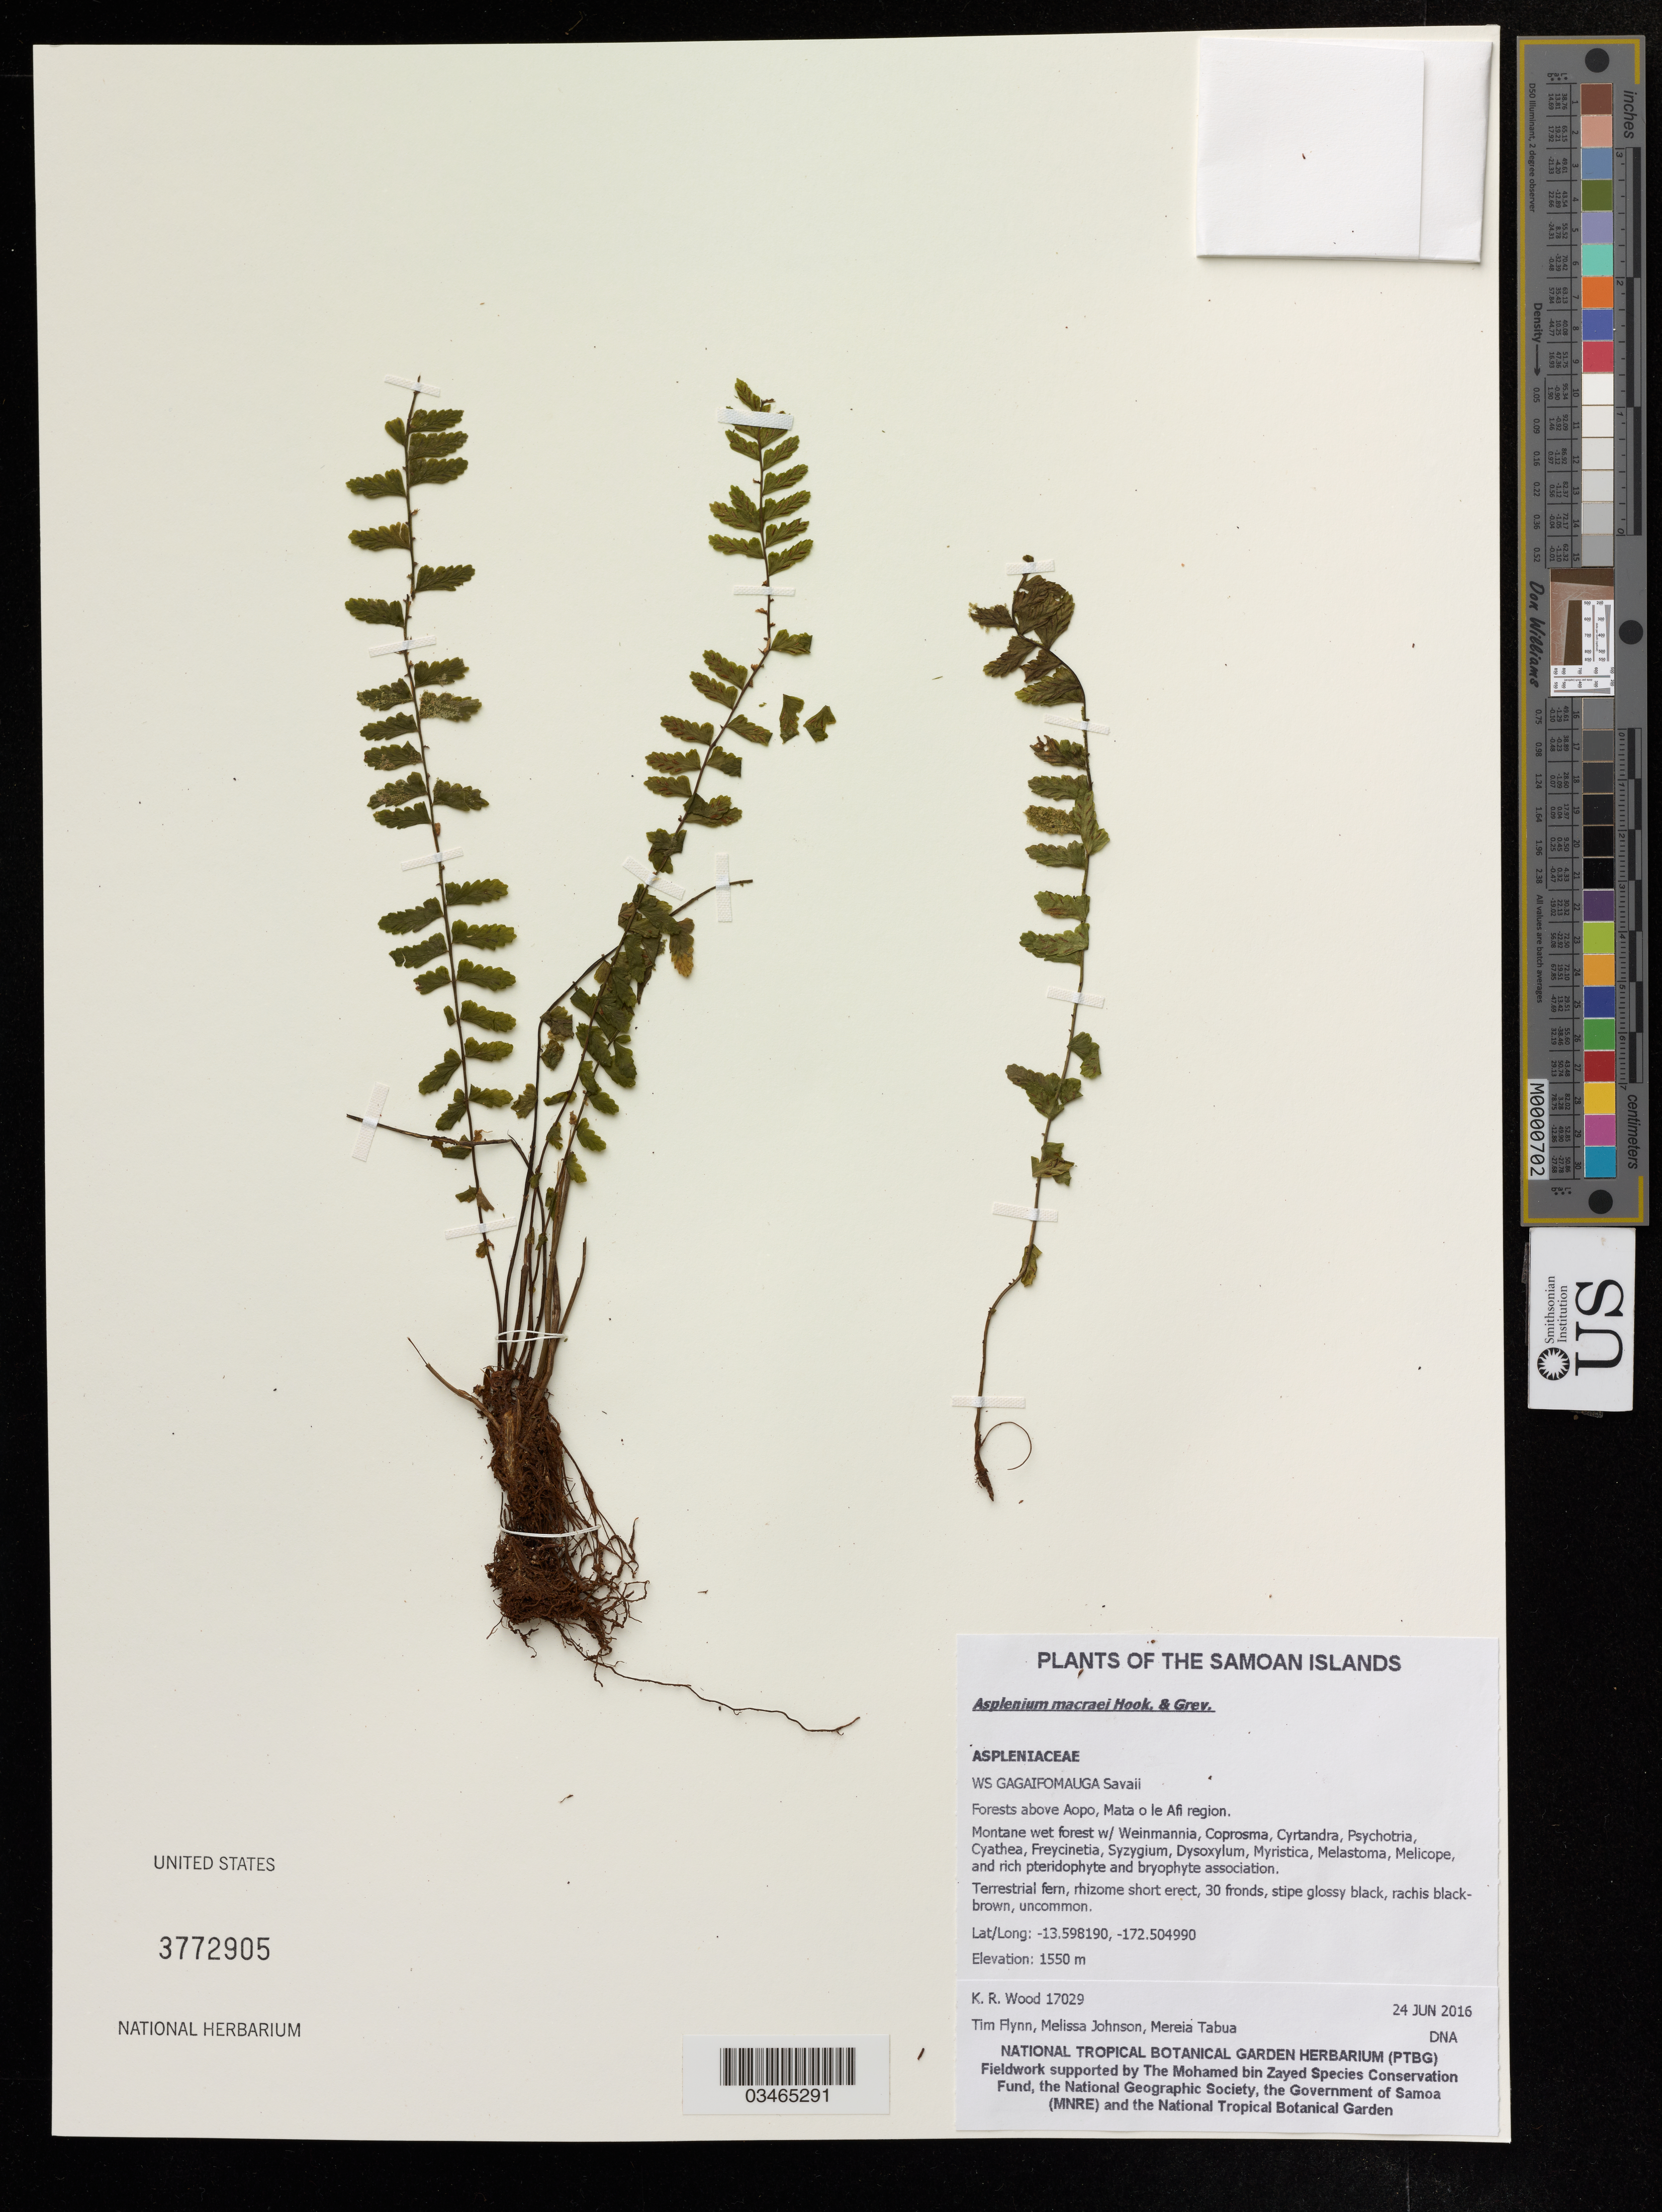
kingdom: Plantae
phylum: Tracheophyta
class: Polypodiopsida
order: Polypodiales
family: Aspleniaceae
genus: Asplenium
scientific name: Asplenium macraei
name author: Hook. & Grev.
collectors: K. R. Wood, T. Flynn & M. Tabua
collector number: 17029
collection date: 2016-06-24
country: Samoa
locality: The Samoan Islands, Forests above Aopo, Mata o le Afi region.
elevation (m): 1550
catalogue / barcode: US 3772905